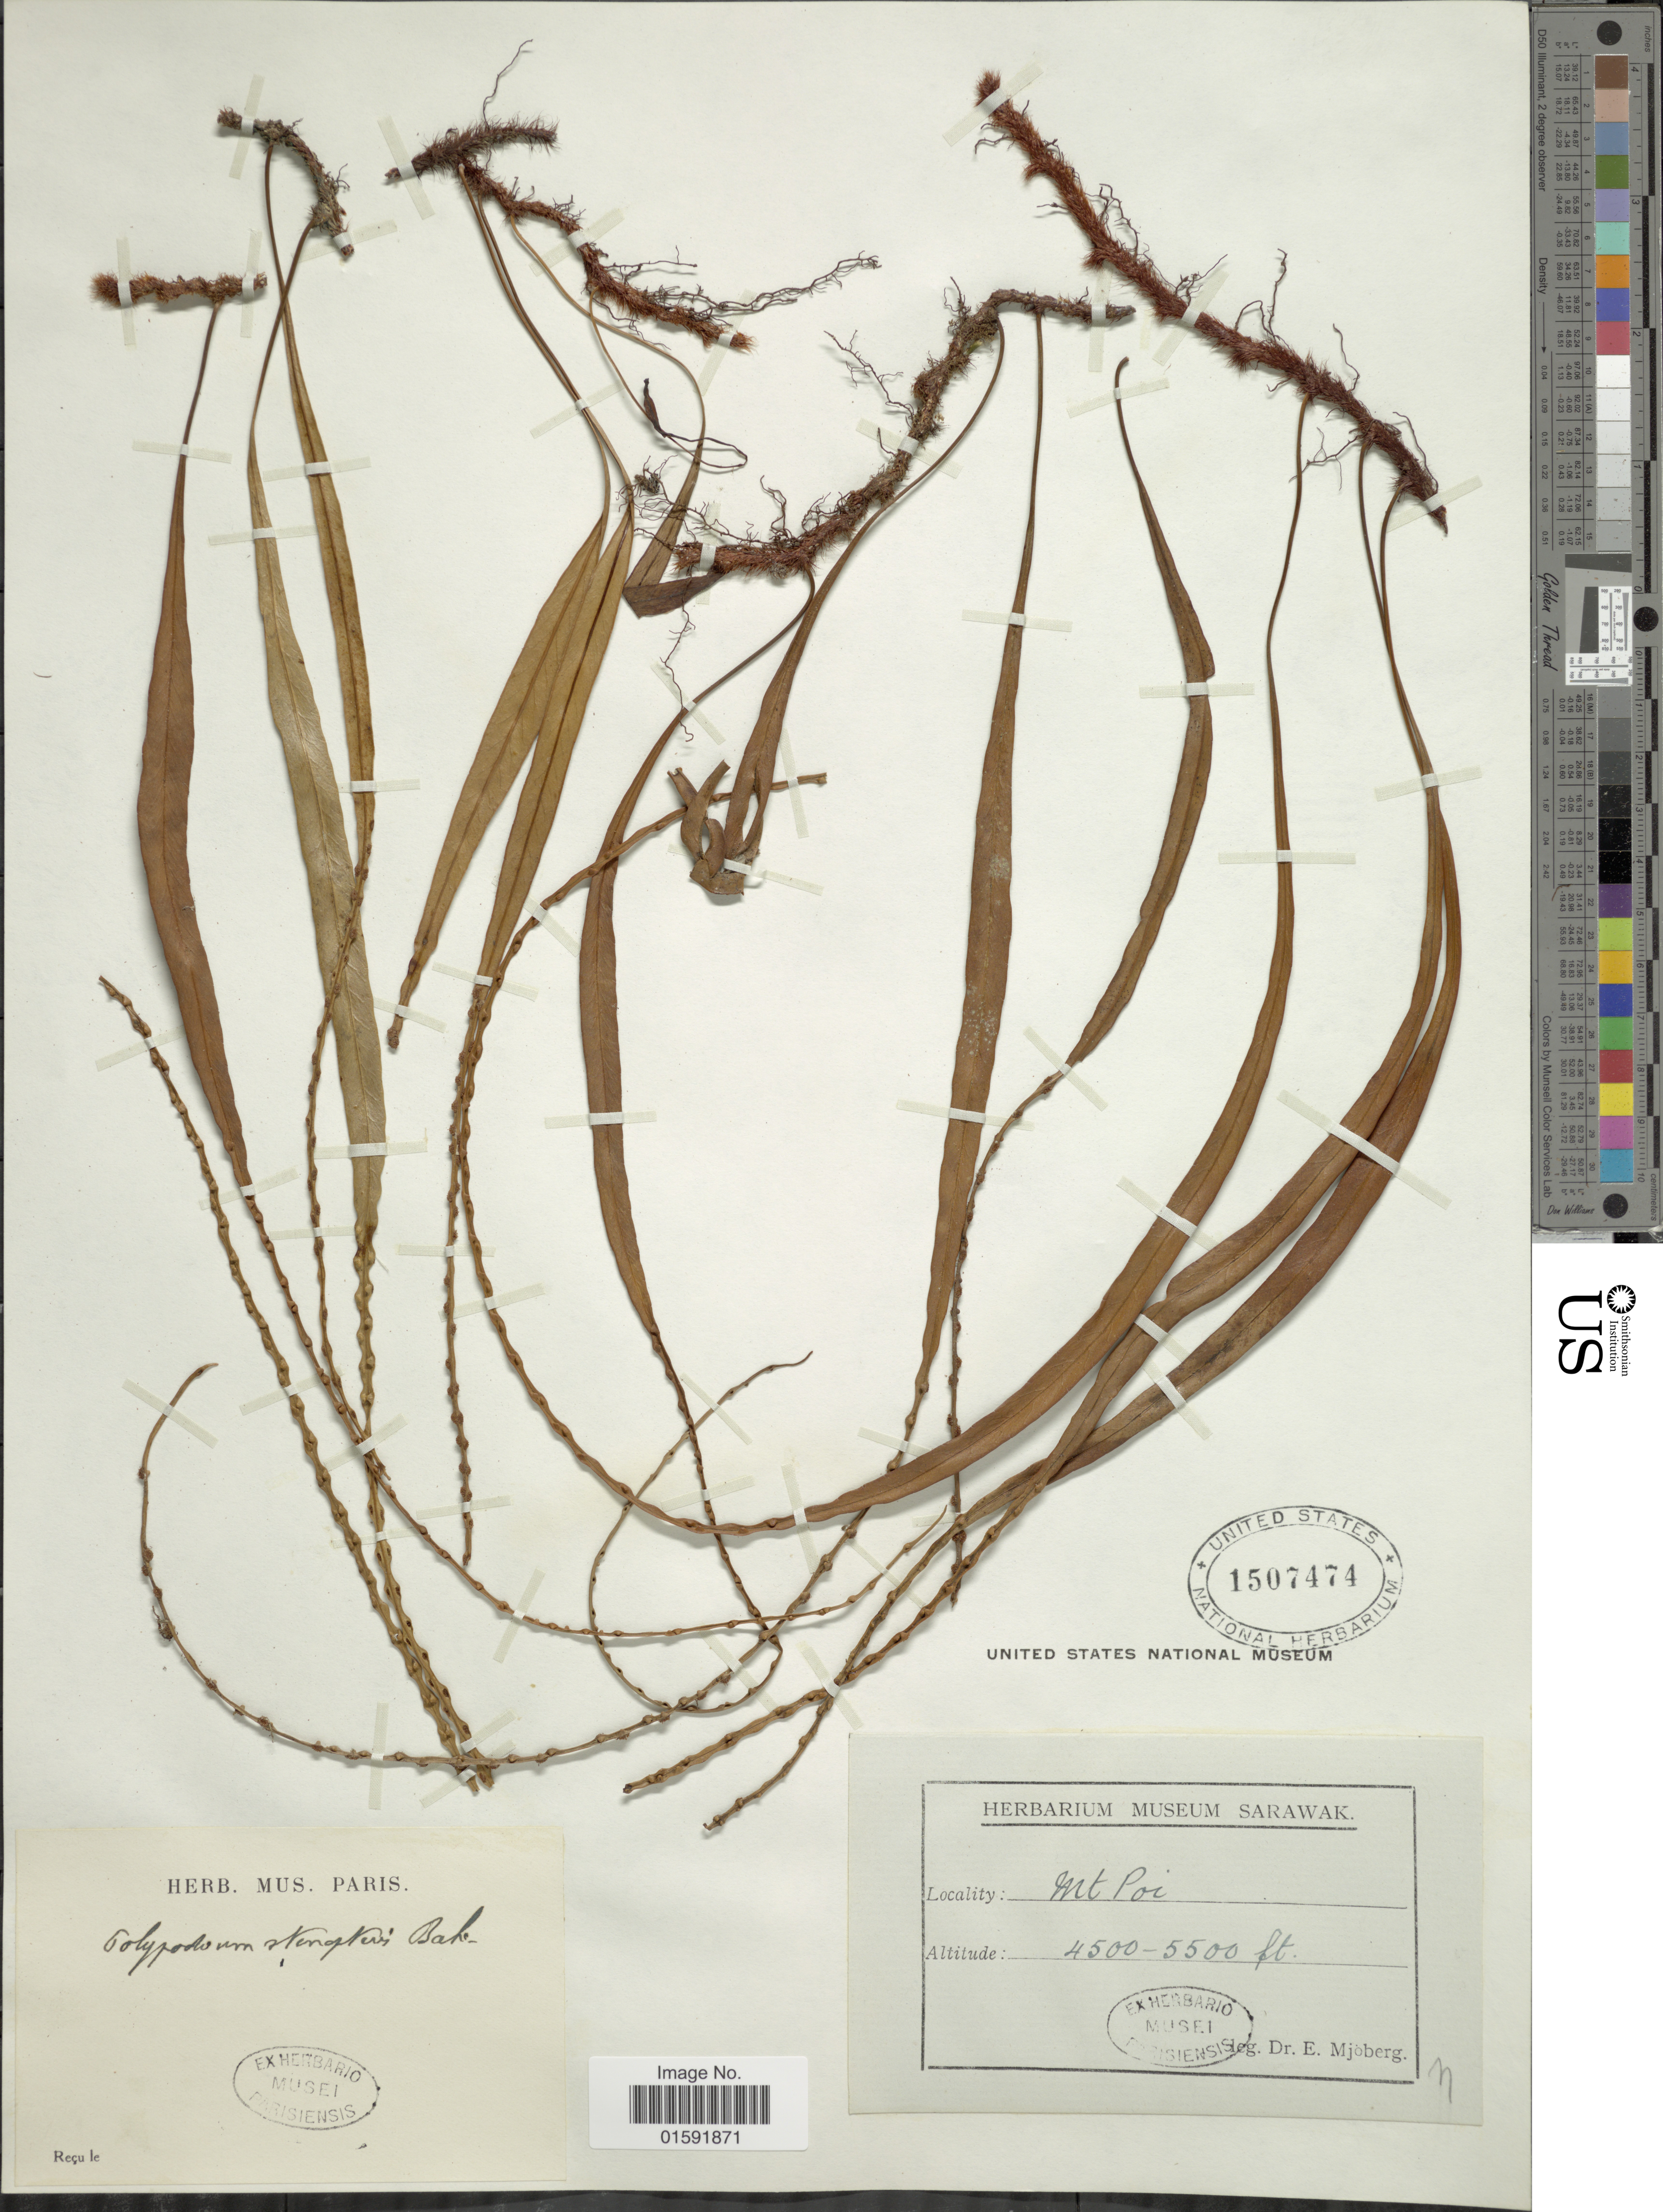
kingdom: Plantae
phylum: Tracheophyta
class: Polypodiopsida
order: Polypodiales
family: Polypodiaceae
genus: Selliguea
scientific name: Selliguea soridens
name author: (Hook.) Hovenkamp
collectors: E. Mjoberg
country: Malaysia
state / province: Sarawak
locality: Mt. Poi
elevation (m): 1372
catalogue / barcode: US 1507474